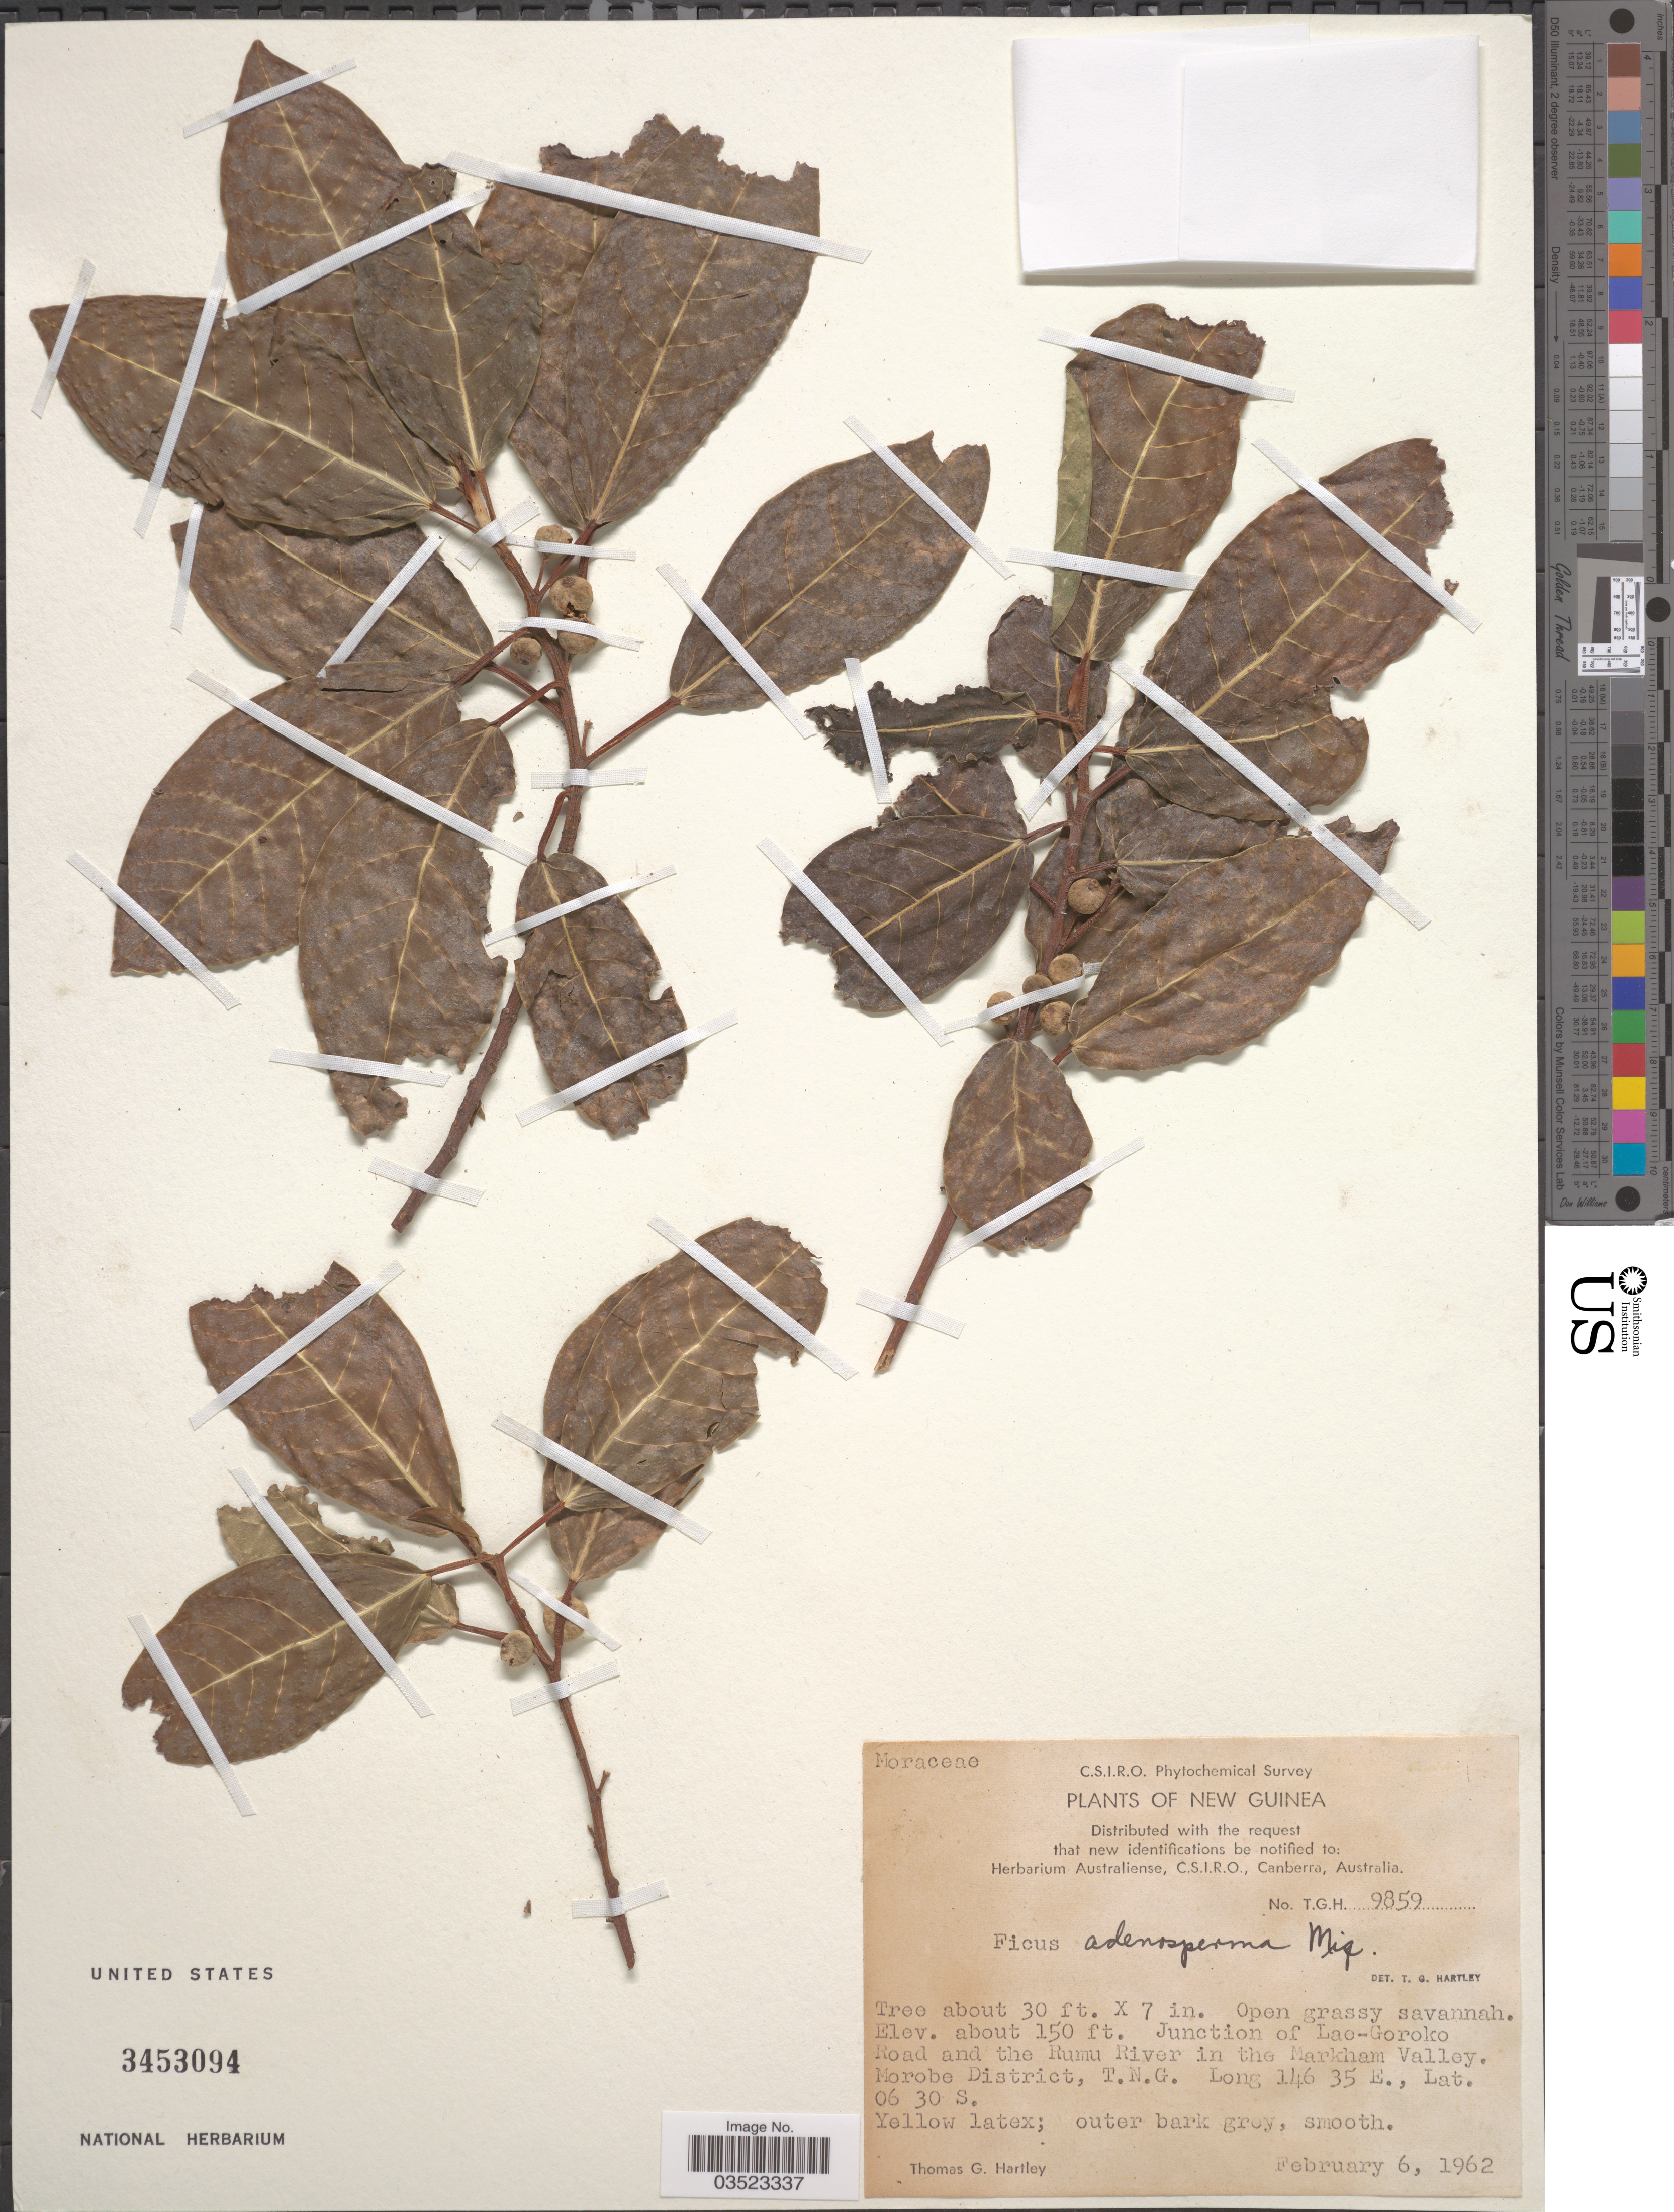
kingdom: Plantae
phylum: Tracheophyta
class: Magnoliopsida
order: Rosales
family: Moraceae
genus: Ficus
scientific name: Ficus adenosperma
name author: Miq.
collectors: T. G. Hartley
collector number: TGH9859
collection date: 1962-02-06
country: Papua New Guinea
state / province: Morobe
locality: C.S.I.R.O. Phytochemical Survey. New Guinea. Junction of Lae-Goroko Road and the Rumu River in the Markham Valley. Morobe District, T.N.G.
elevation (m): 46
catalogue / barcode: US 3453094